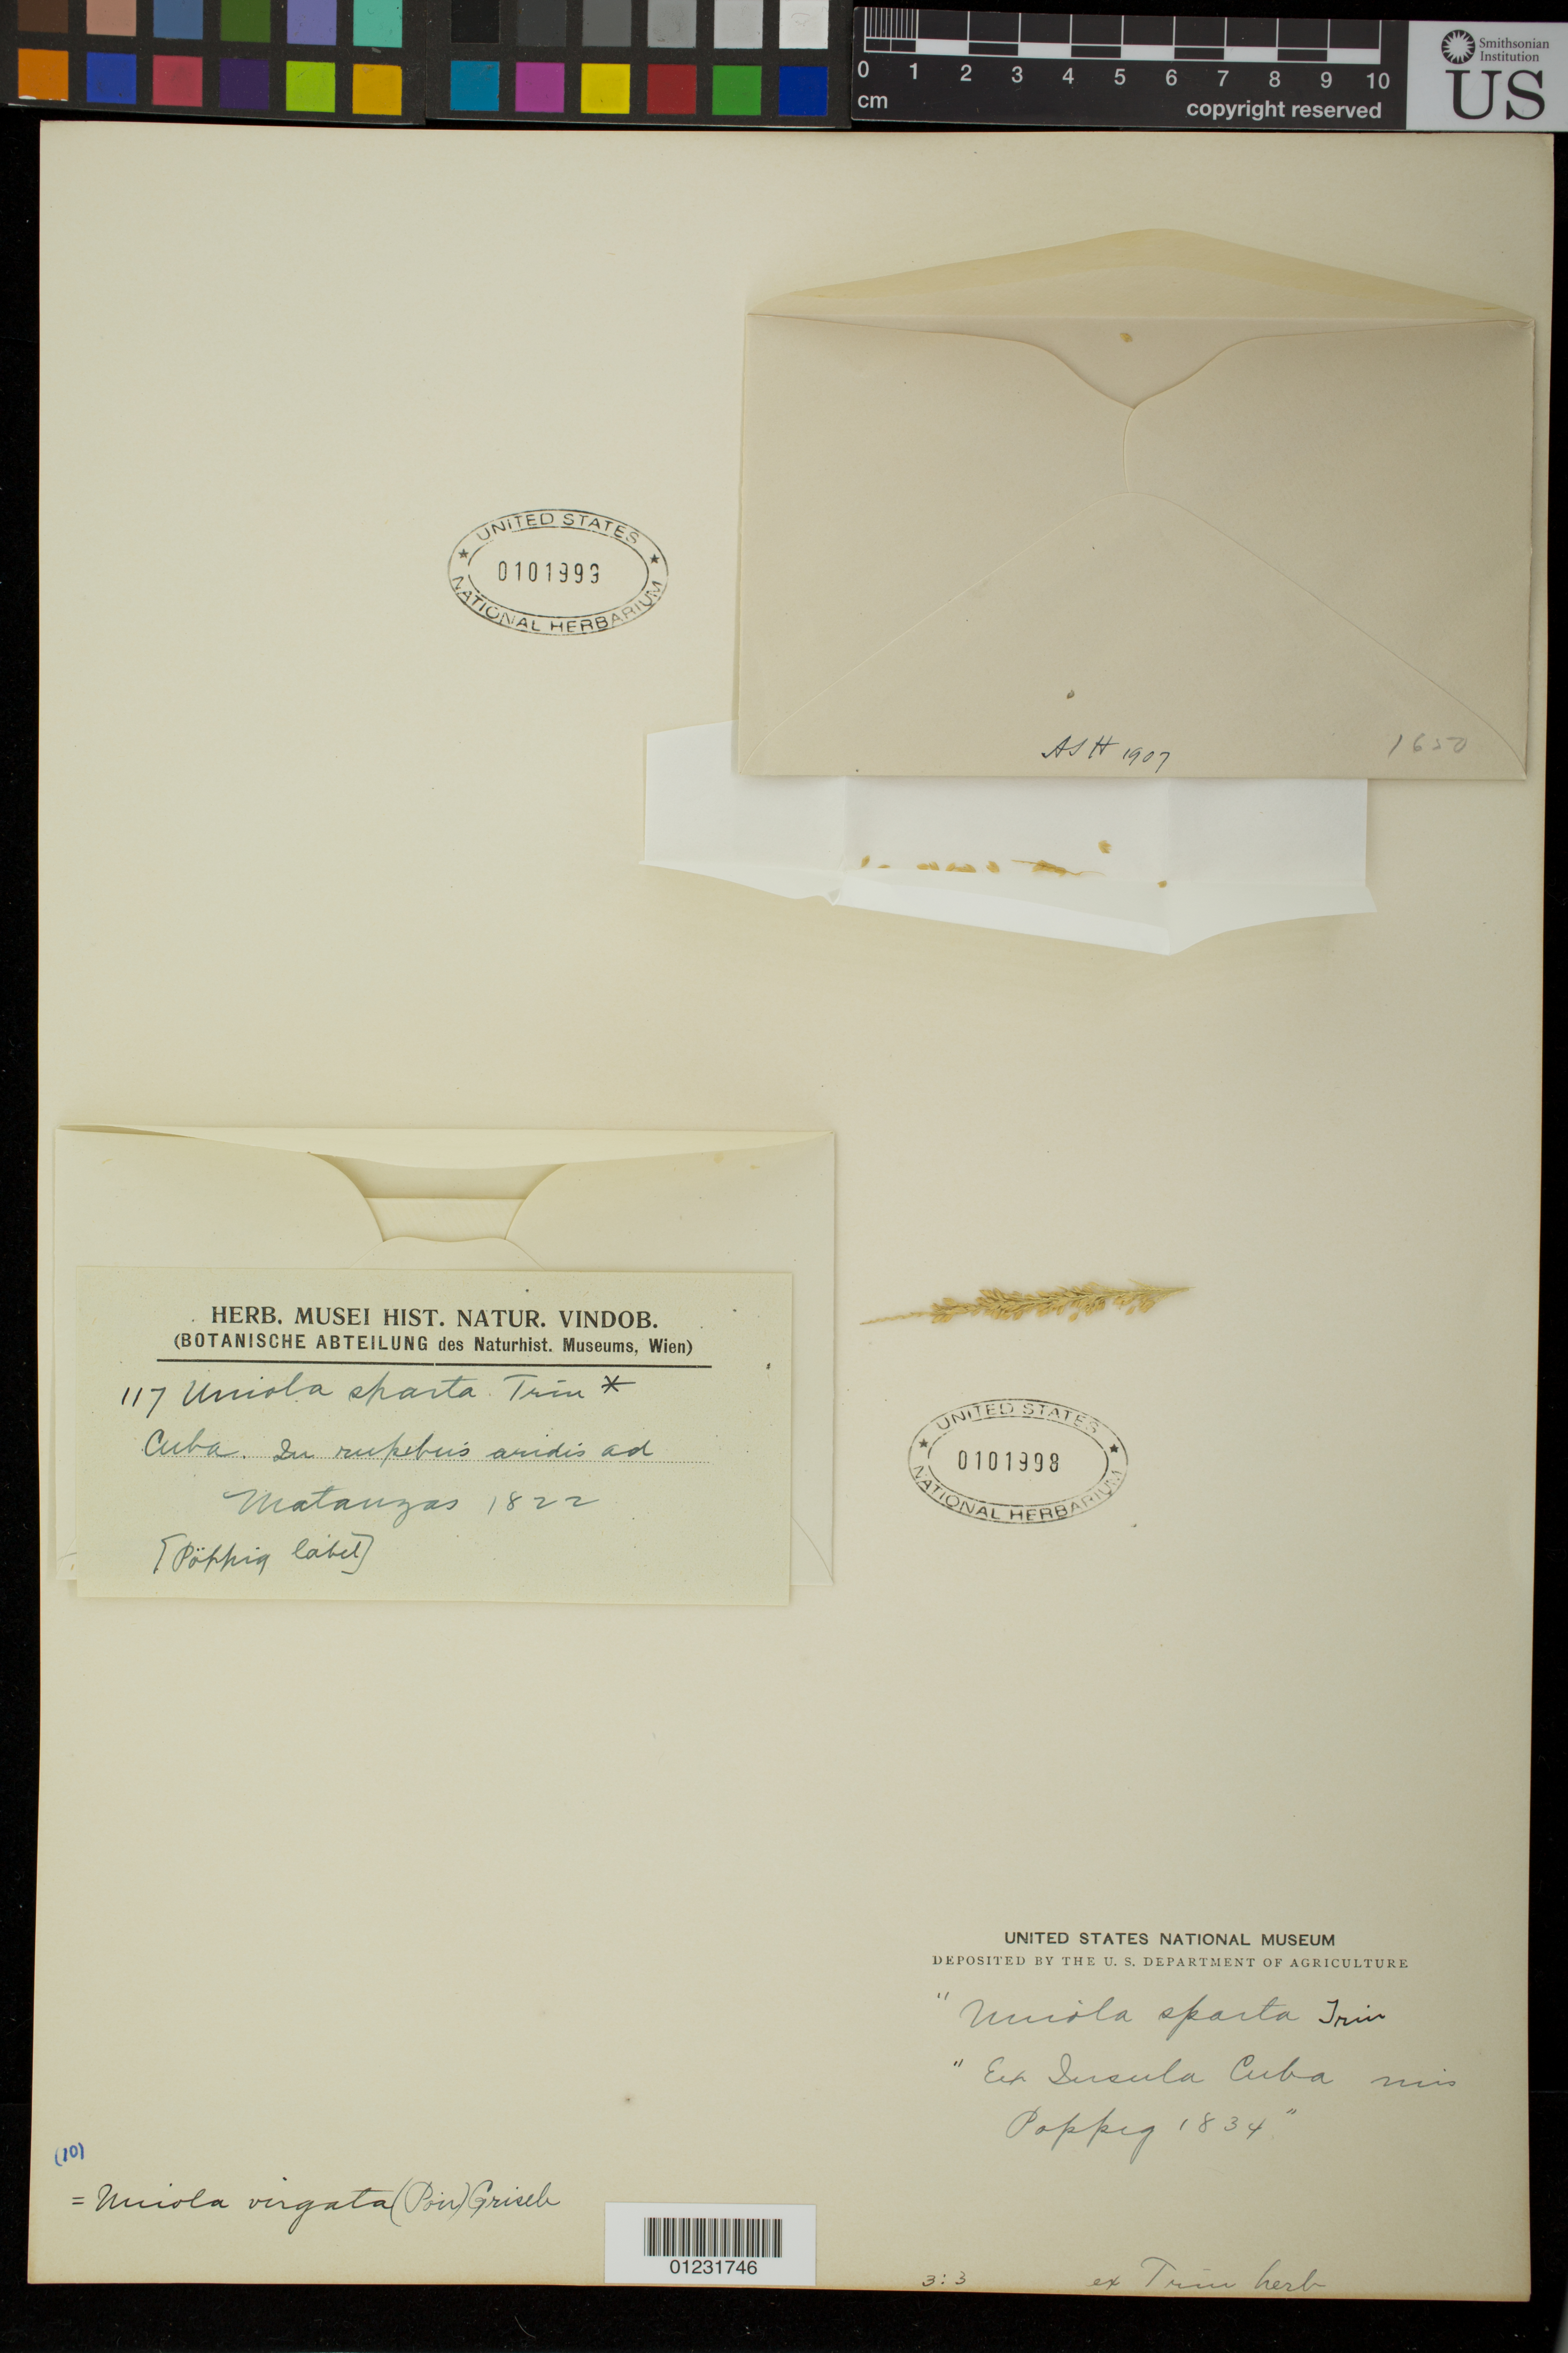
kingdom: Plantae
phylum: Tracheophyta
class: Liliopsida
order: Poales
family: Poaceae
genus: Uniola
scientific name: Uniola sparta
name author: Trin.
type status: Type Collection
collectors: E. F. Poeppig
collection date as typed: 1834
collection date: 1834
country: Cuba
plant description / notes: Fragmentary material of type specimen ex herb. Trin.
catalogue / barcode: US 101999